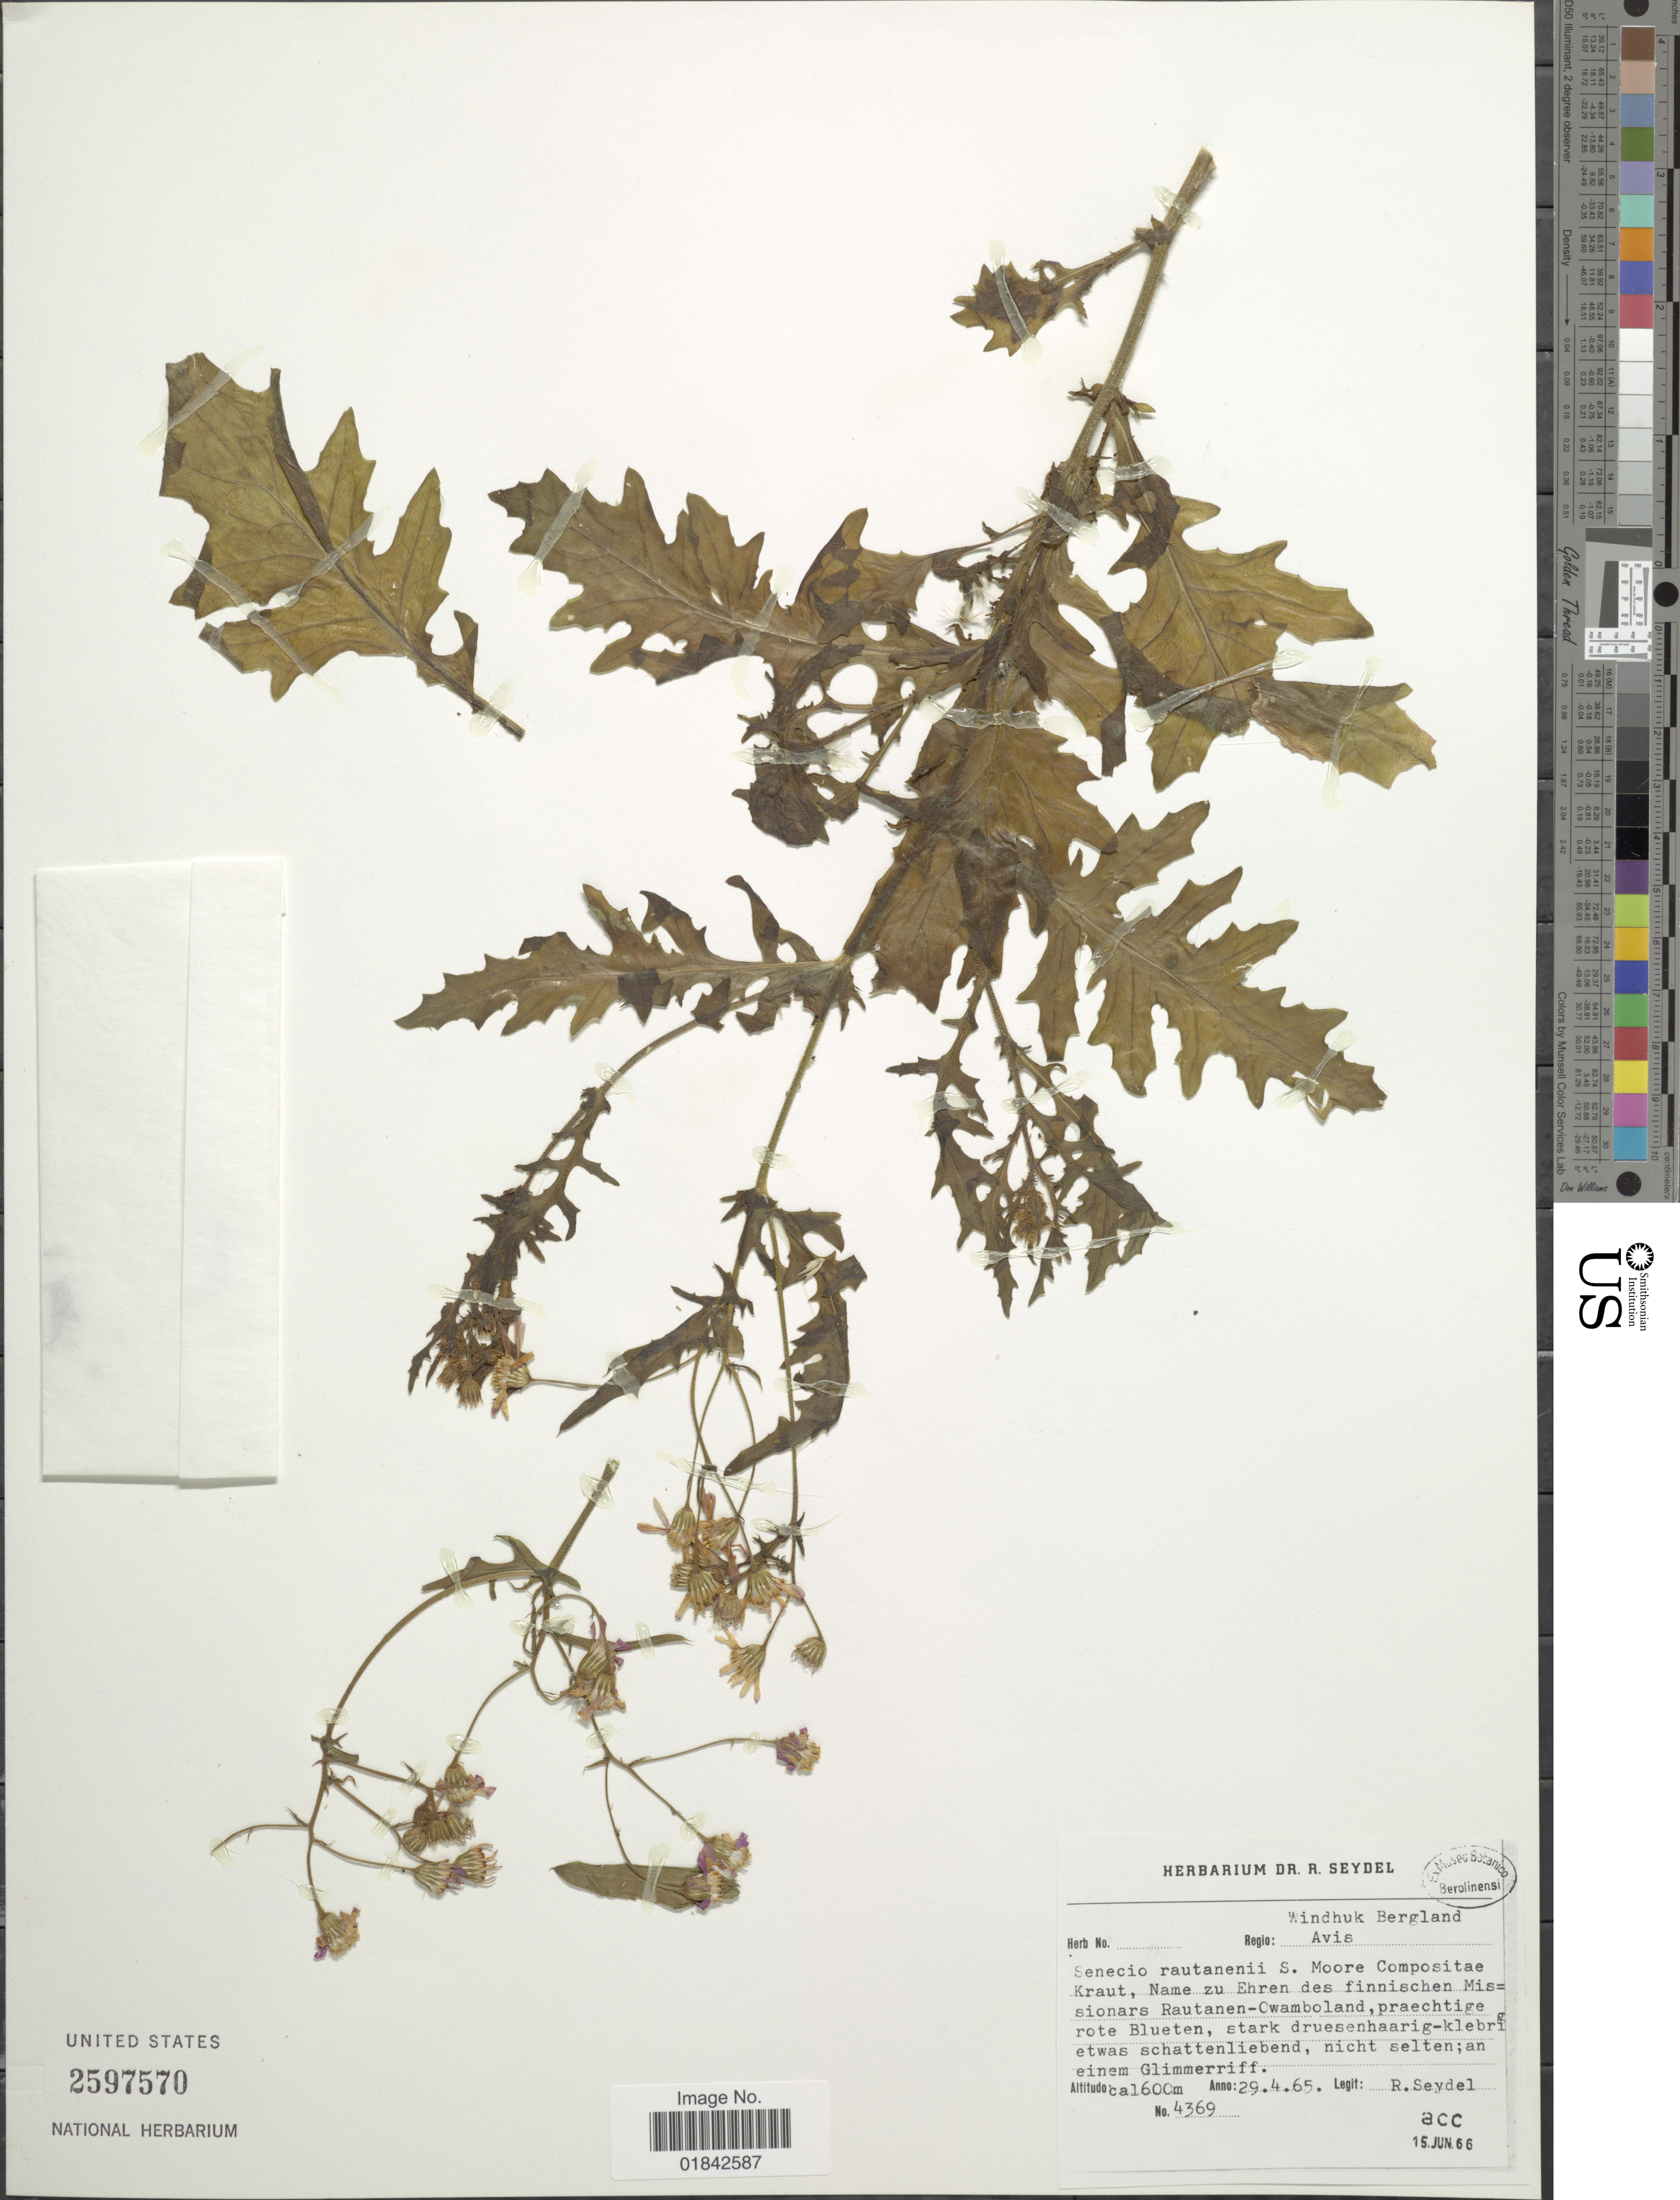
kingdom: Plantae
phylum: Tracheophyta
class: Magnoliopsida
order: Asterales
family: Asteraceae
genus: Senecio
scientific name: Senecio rautaneni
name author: S. Moore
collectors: R. Seydel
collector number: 4369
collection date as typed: Transcribed d/m/y: 29/4/65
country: Namibia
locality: Windhuk Bergland, Avis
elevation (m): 1600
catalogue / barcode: US 2597570